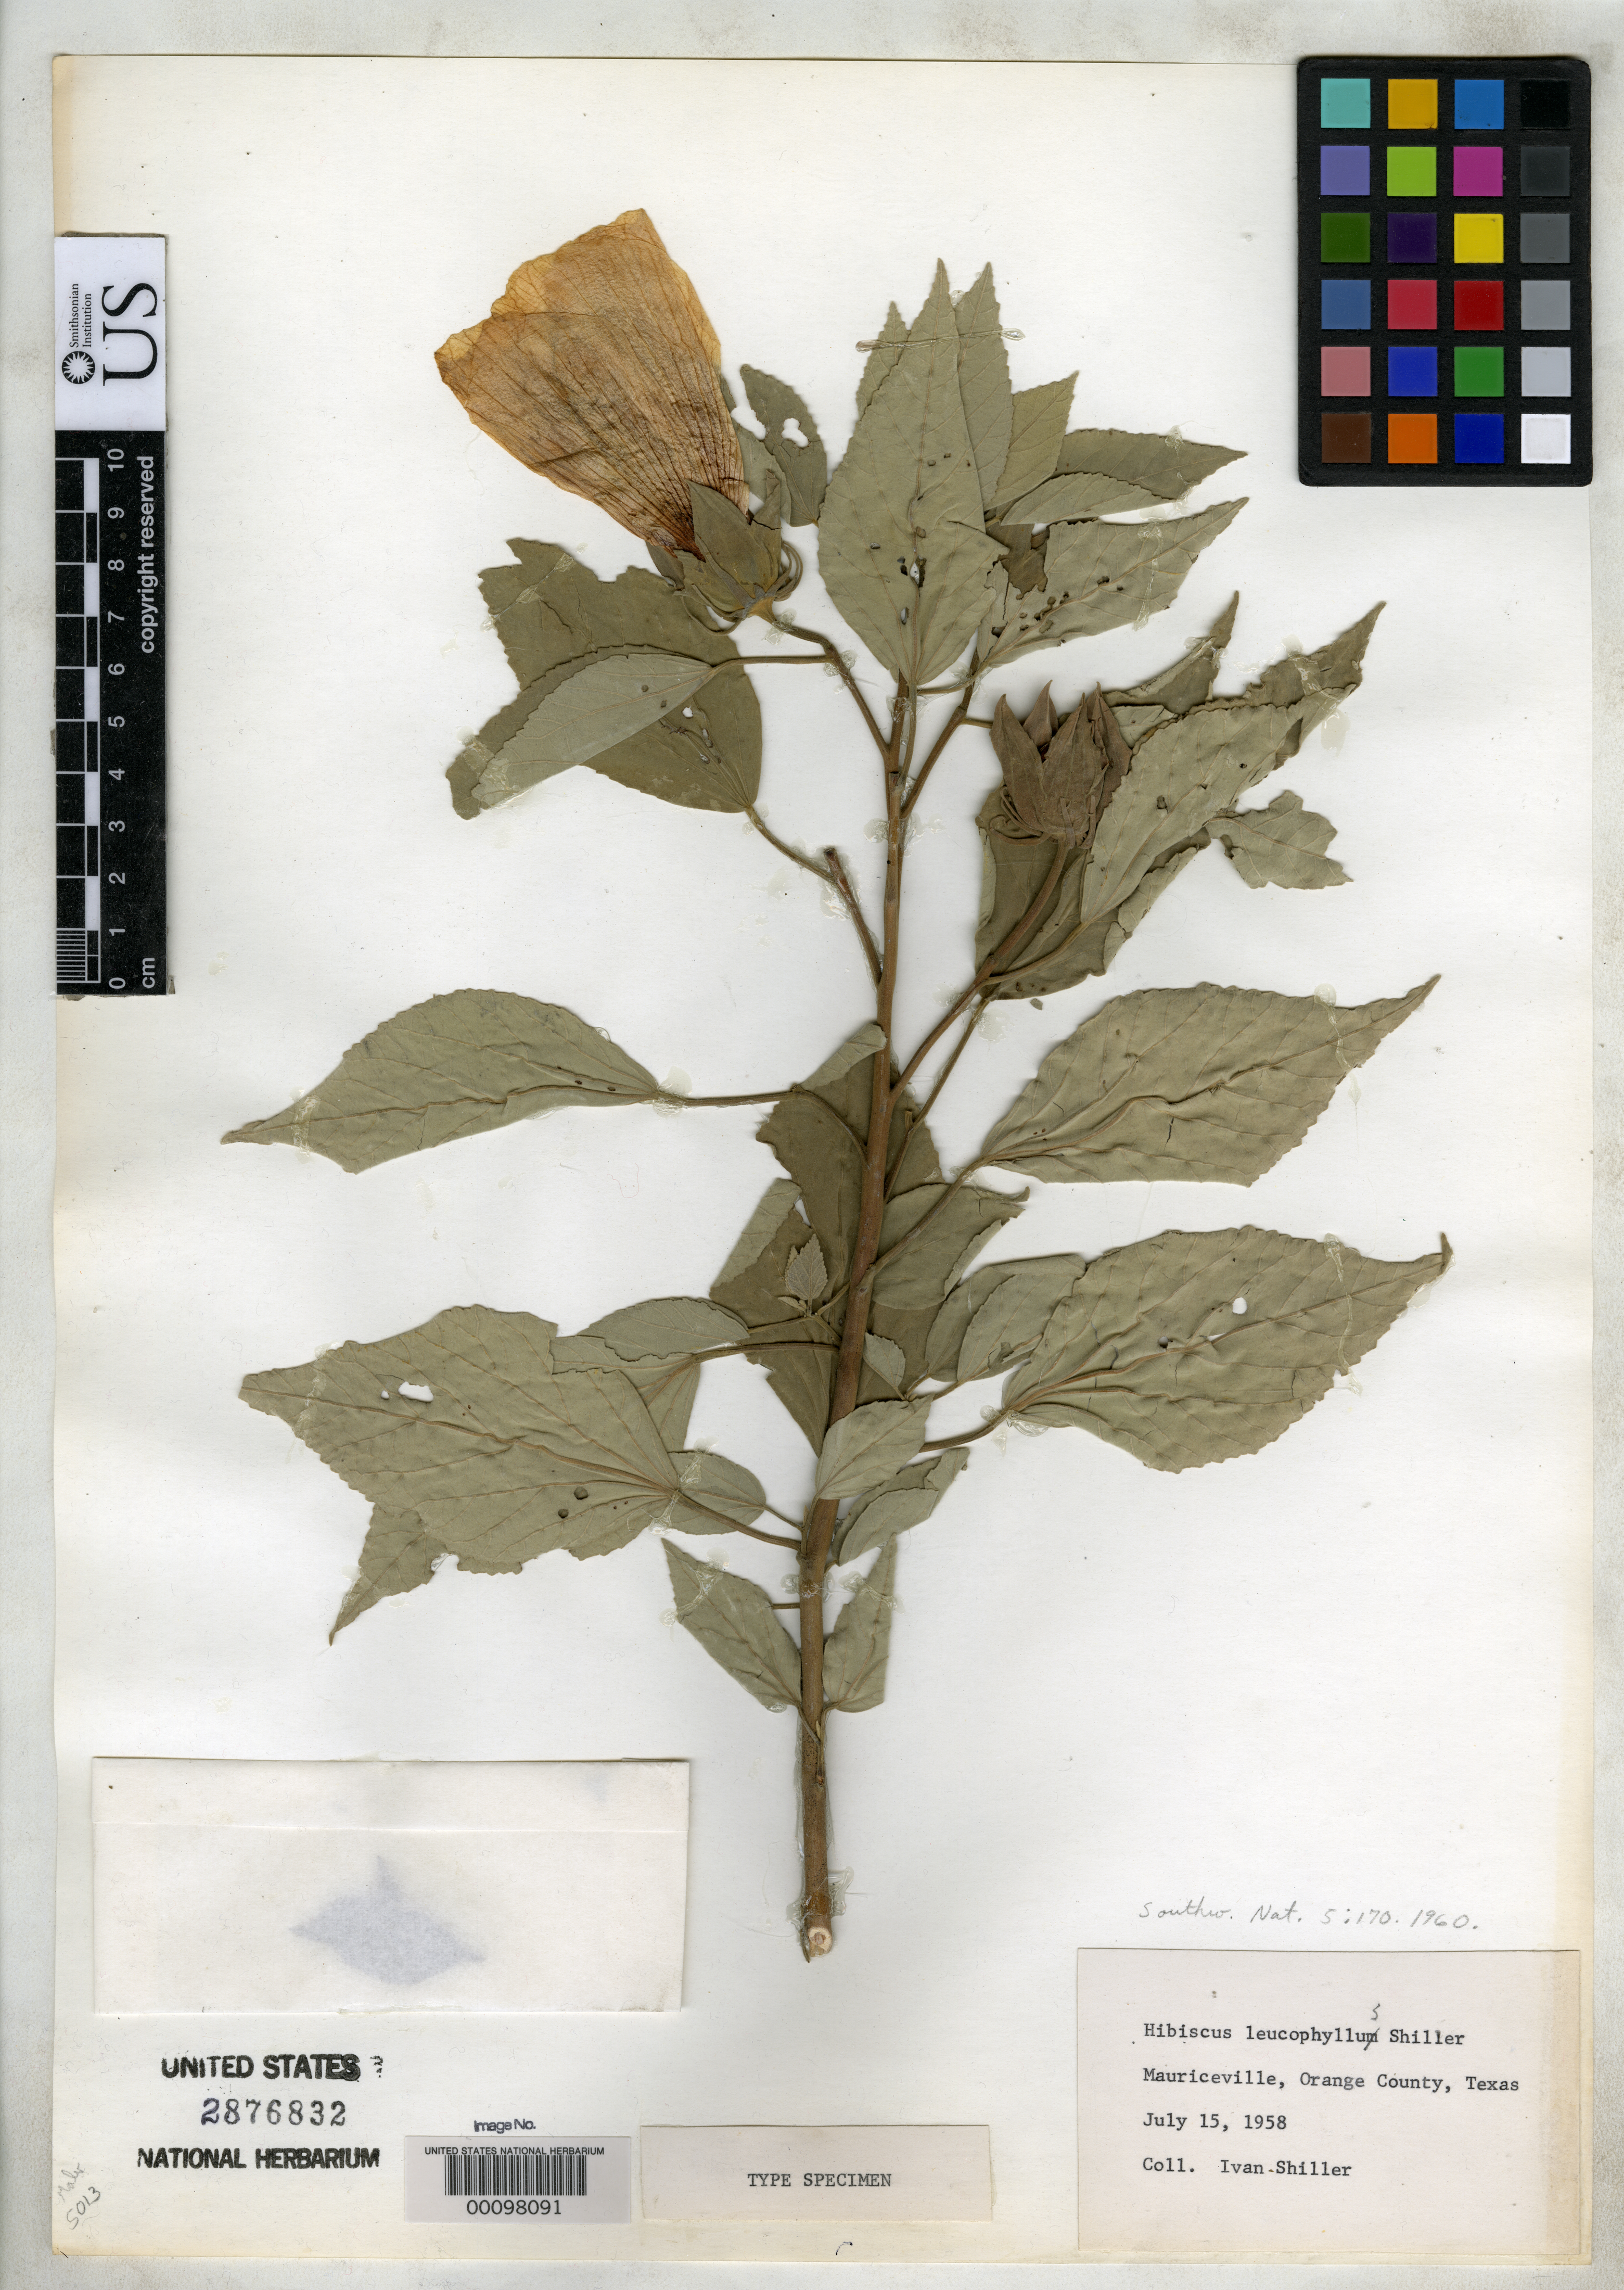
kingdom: Plantae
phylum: Tracheophyta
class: Magnoliopsida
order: Malvales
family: Malvaceae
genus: Hibiscus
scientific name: Hibiscus leucophyllus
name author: Shiller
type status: Holotype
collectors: I. Shiller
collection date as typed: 15 Jul 1958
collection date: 1958-07-15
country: United States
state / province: Texas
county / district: Orange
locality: Mauriceville.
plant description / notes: This sheet is labeled "TYPE SPECIMEN" and is presumably the holotype, but protologue cites holotype as US 2,313,322 (with isotypes 2,313,323 and 2,313324). Actual US sheet numbers are 2876832, 2876830, 2876831.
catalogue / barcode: US 2876832